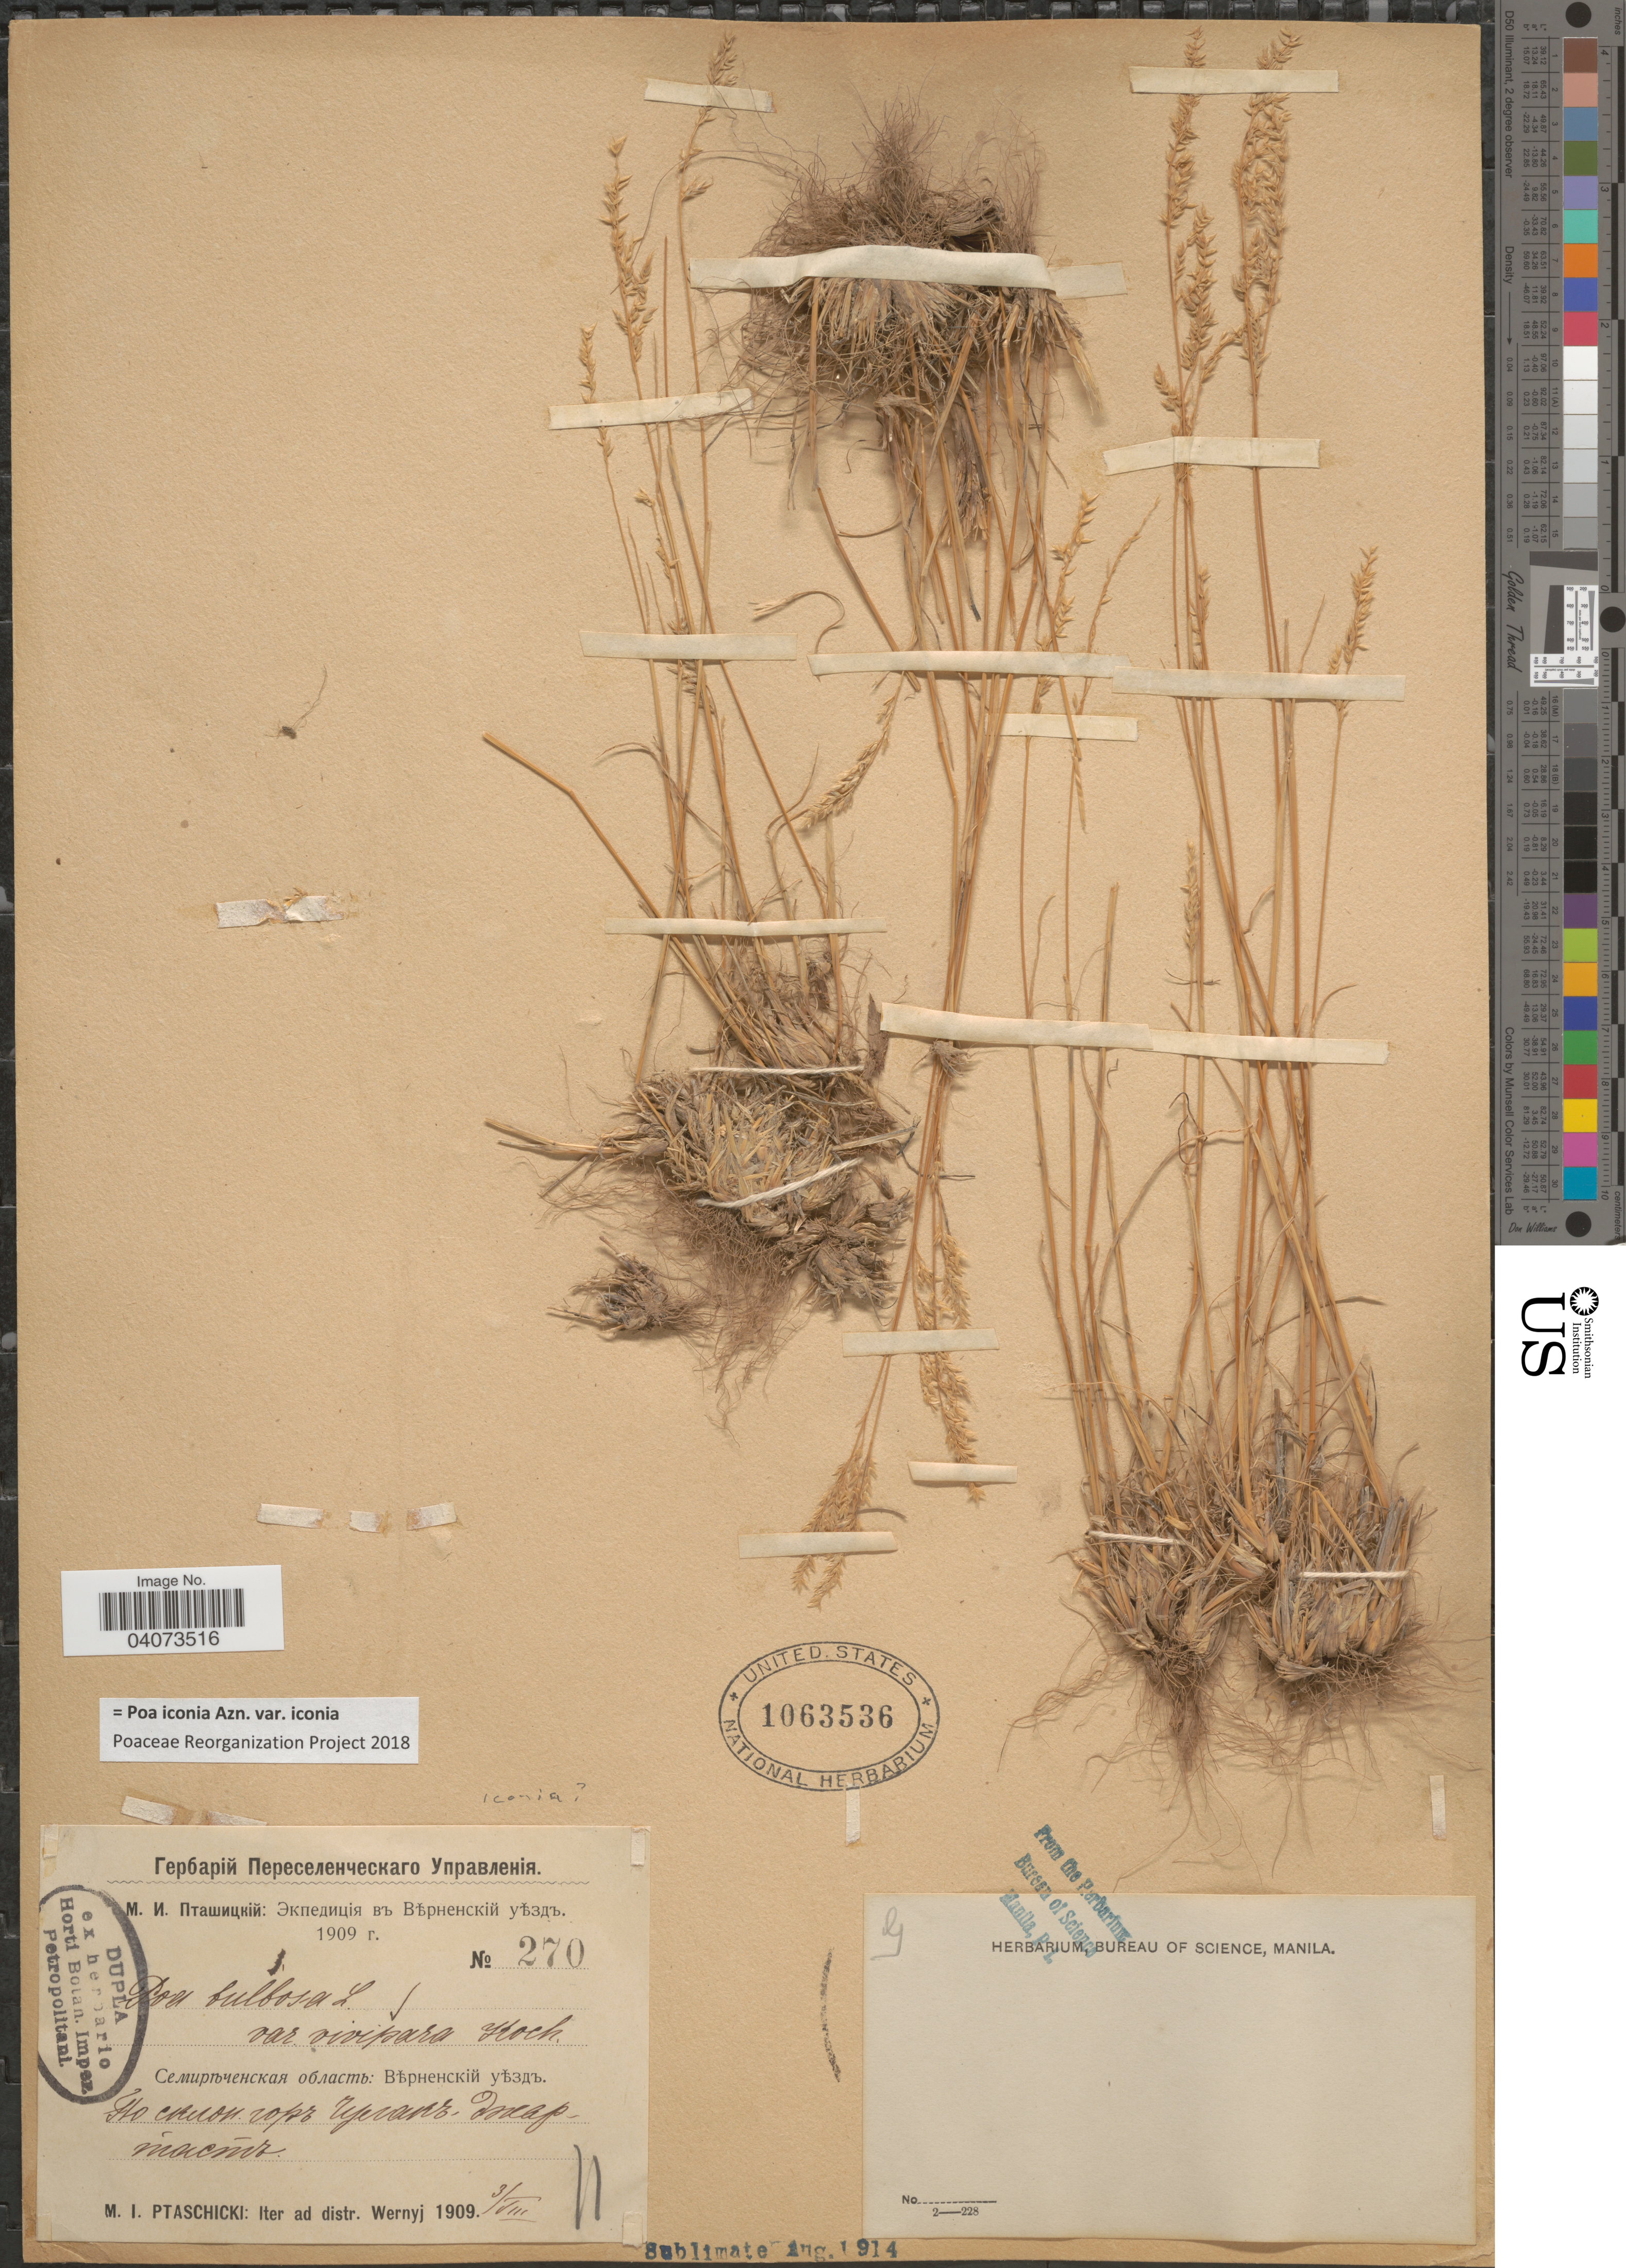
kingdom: Plantae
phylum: Tracheophyta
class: Liliopsida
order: Poales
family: Poaceae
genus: Poa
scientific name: Poa bulbosa subsp. bulbosa var. vivipara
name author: Koeler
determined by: Soreng, Robert J., Research Associate (BOT), Smithsonian Institution - National Museum of Natural History (UNITED STATES)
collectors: M. Ptaschicki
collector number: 270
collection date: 1909-08-03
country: Kazakhstan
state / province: Almaty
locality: X. Iter ad distr. Wernyj. Chulak-dzhartas Mt.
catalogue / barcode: US 1063536